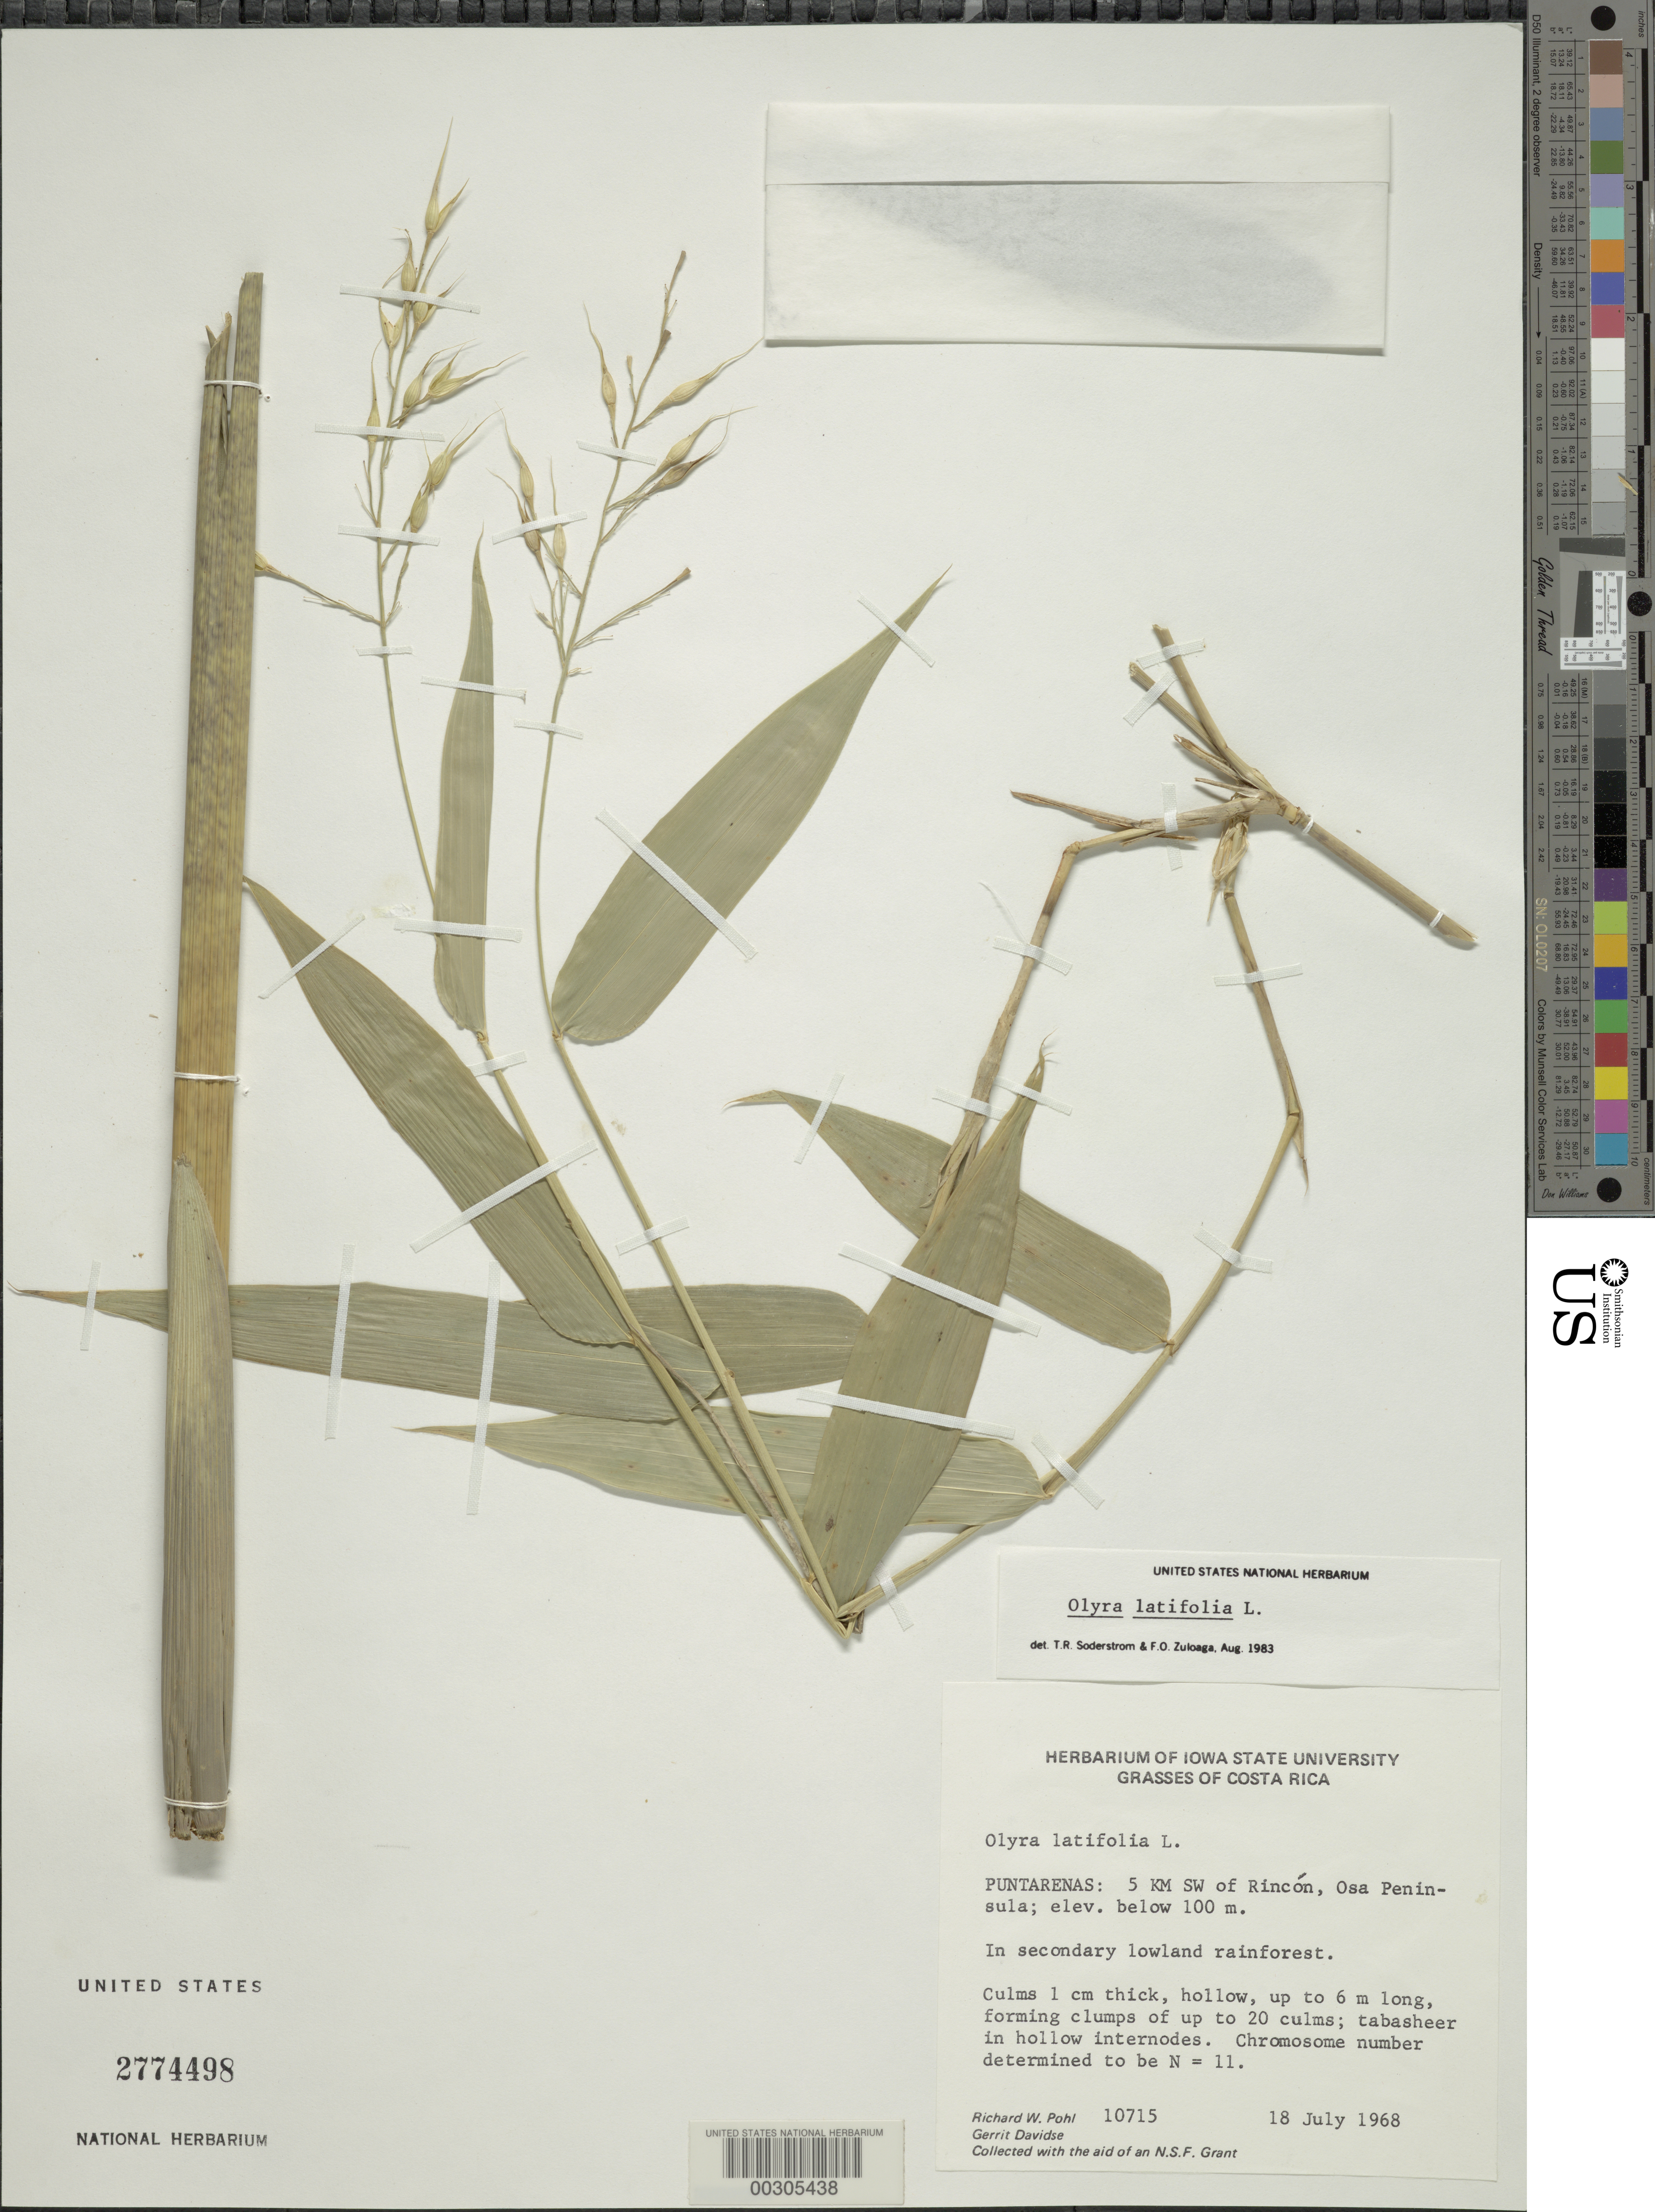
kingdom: Plantae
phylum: Tracheophyta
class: Liliopsida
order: Poales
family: Poaceae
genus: Olyra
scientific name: Olyra latifolia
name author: L.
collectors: R. W. Pohl & G. Davidse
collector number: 10715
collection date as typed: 18 Jul 1968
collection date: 1968-07-18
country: Costa Rica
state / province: Puntarenas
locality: Rincon, osa peninsula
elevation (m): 100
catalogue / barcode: US 2774498